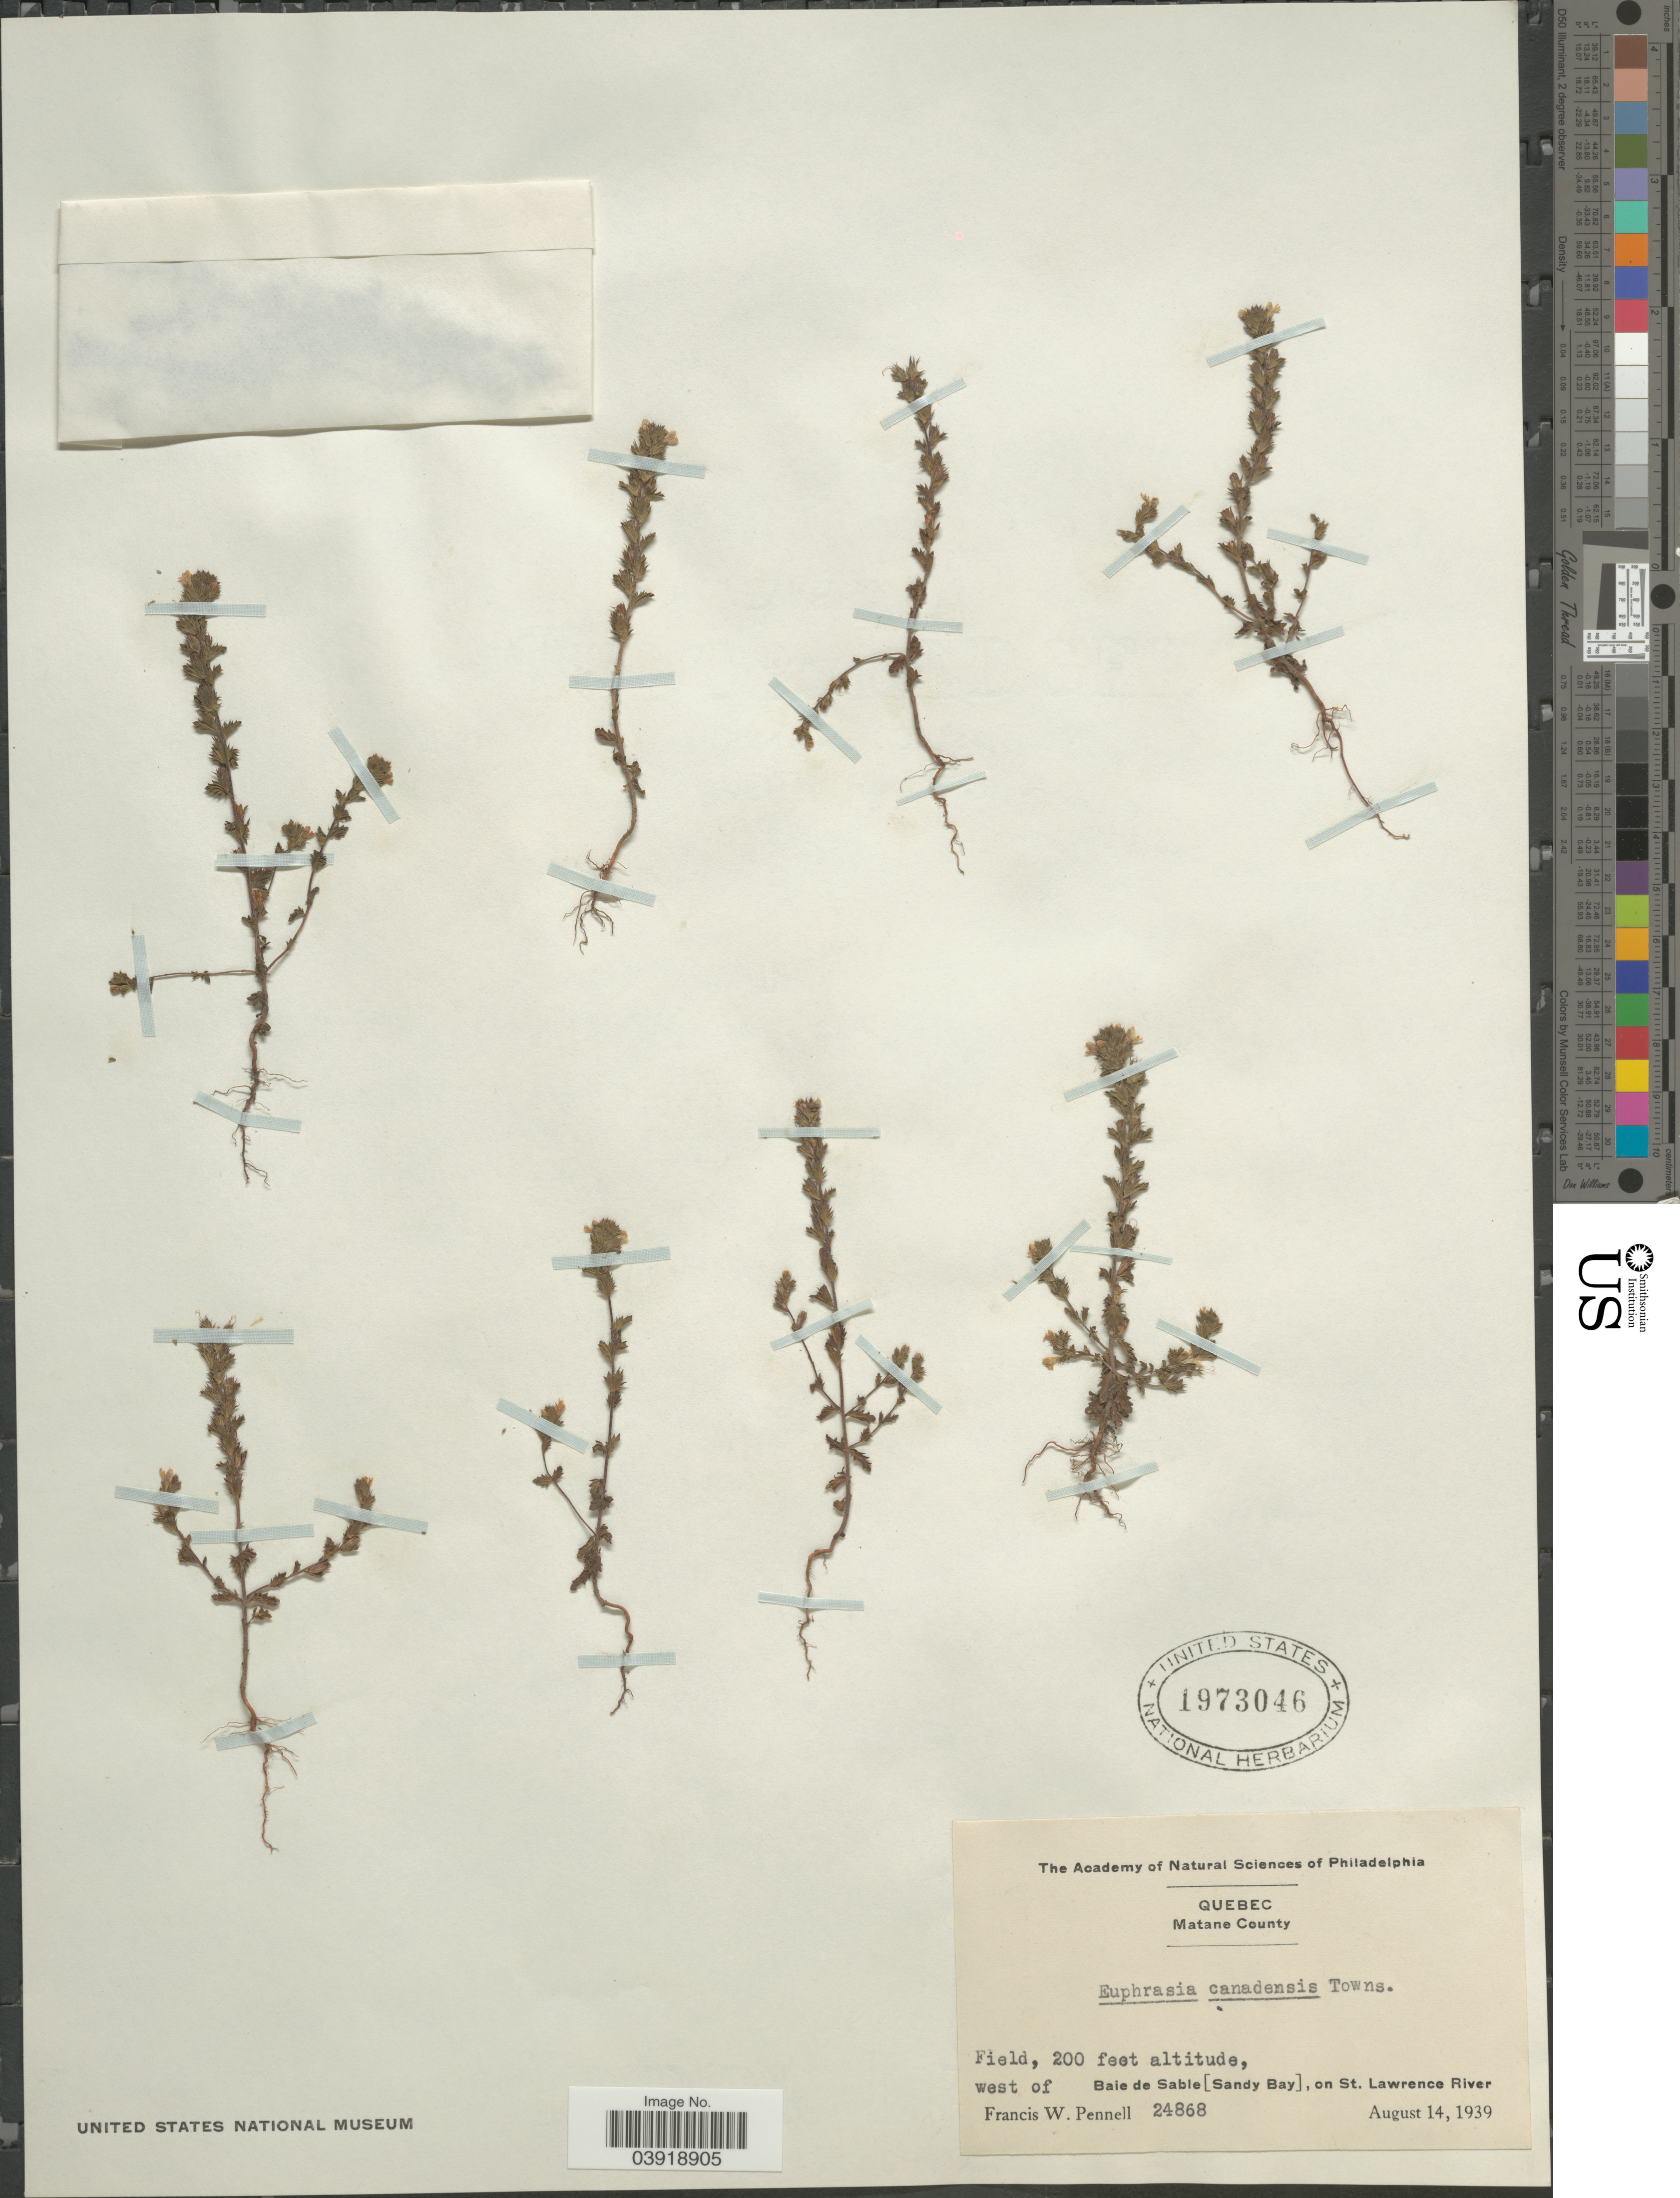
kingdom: Plantae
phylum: Tracheophyta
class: Magnoliopsida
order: Lamiales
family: Orobanchaceae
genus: Euphrasia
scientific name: Euphrasia canadensis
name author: J.F. Towns.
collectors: F. W. Pennell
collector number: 24868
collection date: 1939-08-14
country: Canada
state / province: Quebec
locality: Matane County. West of Baie de Sable [Sandy Bay], on St. Lawrence River.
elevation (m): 61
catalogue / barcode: US 1973046